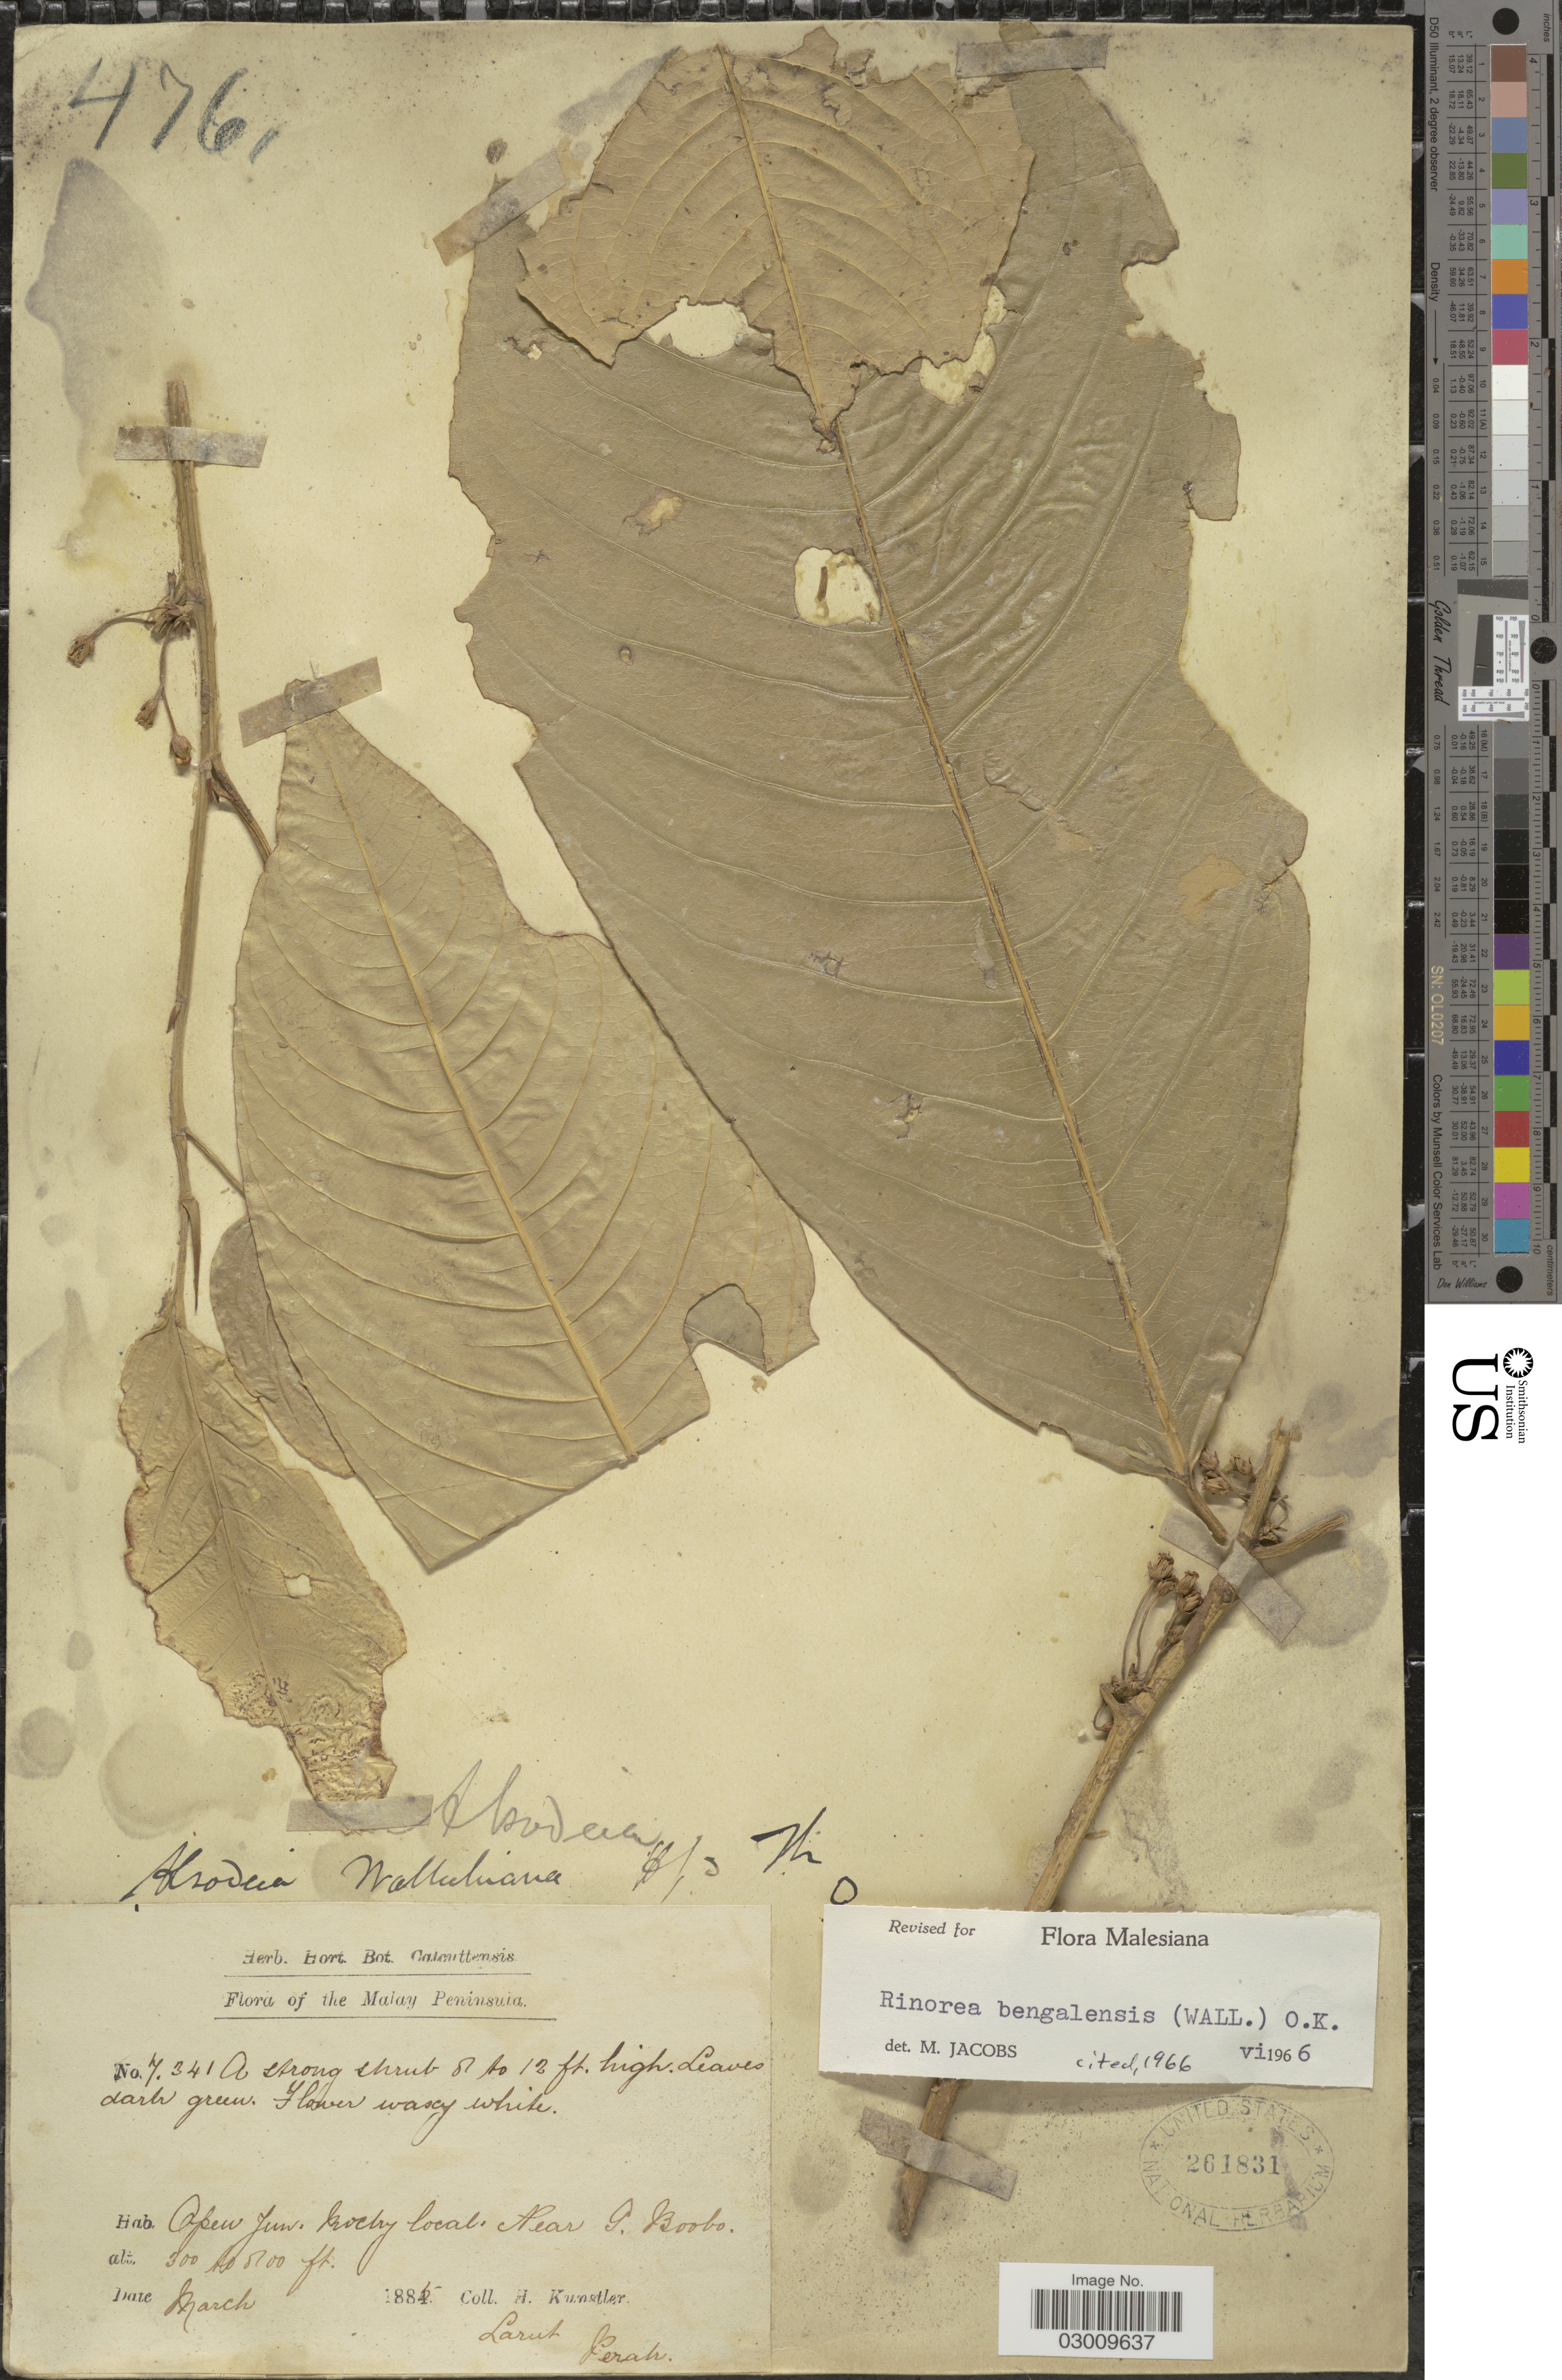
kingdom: Plantae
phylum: Tracheophyta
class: Magnoliopsida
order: Malpighiales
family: Violaceae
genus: Rinorea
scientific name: Rinorea bengalensis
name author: (Wall.) Kuntze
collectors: H. Kunstler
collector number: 7341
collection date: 1885-03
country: Malaysia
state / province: Perak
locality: Malay Peninsula. Larut. Near G. Boobo.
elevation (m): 91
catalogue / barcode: US 261831